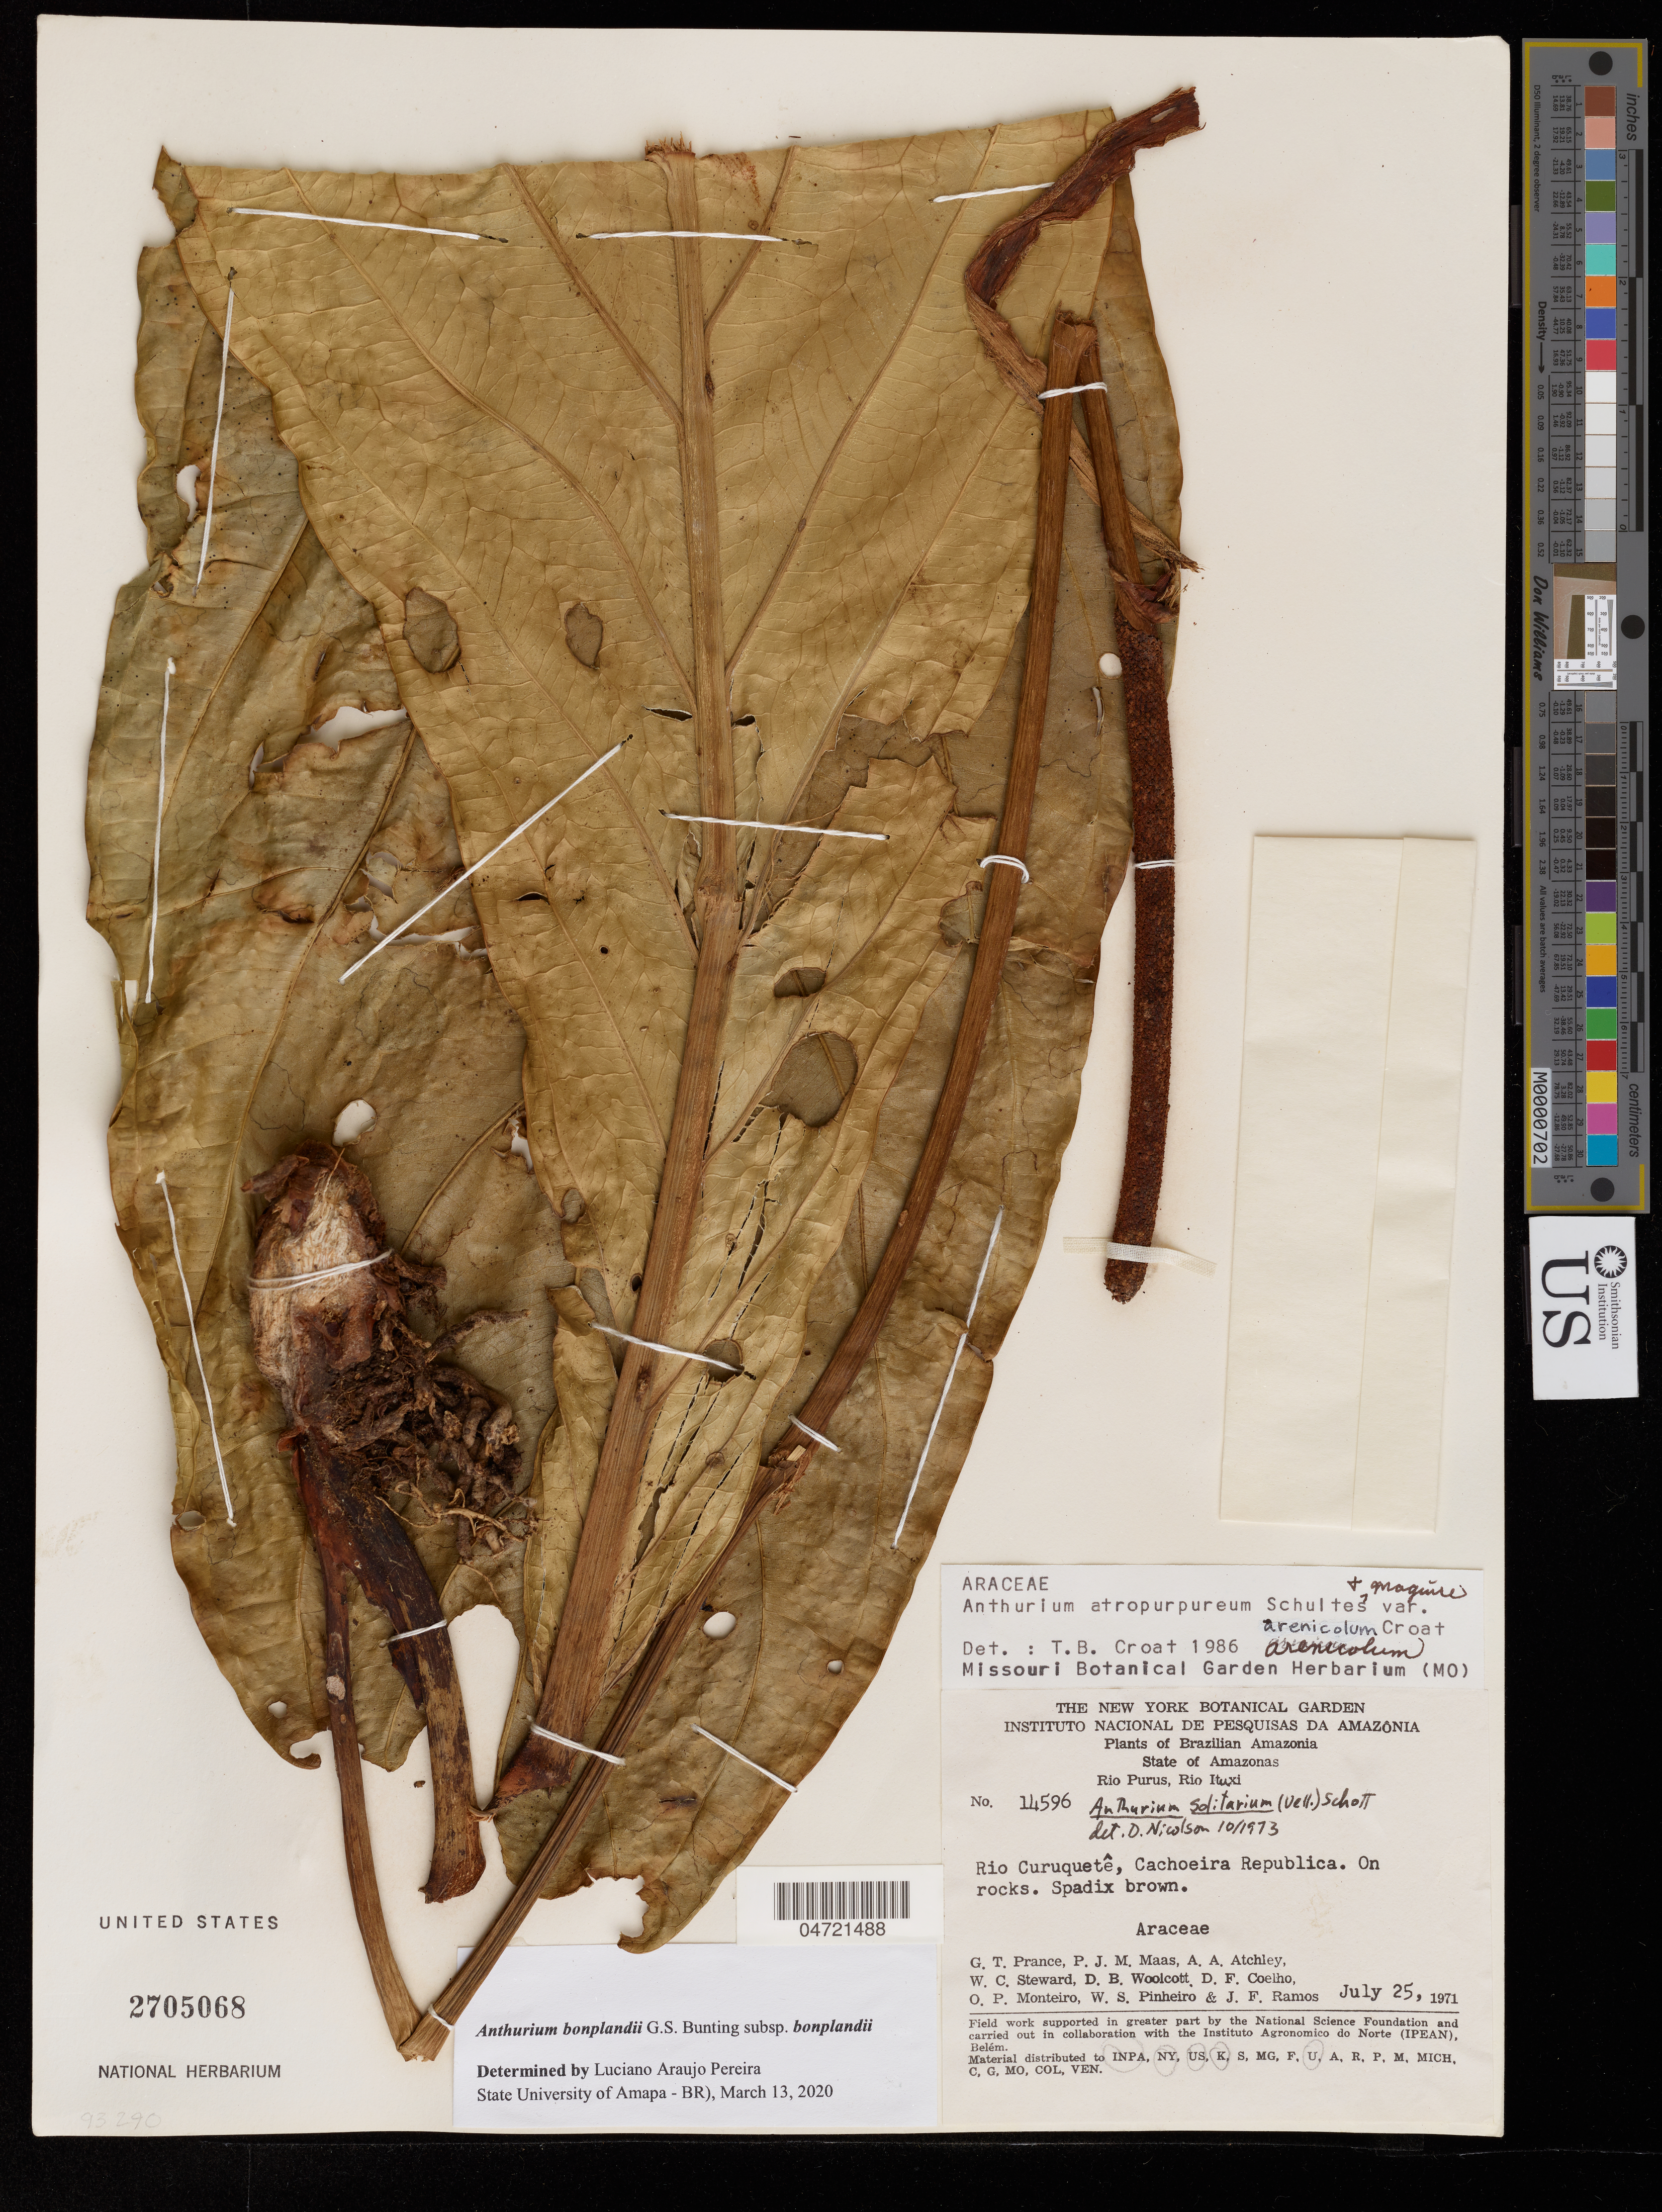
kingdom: Plantae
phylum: Tracheophyta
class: Liliopsida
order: Alismatales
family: Araceae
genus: Anthurium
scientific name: Anthurium bonplandii subsp. bonplandii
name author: G.S. Bunting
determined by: Pereira, Luciano Araujo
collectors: G. T. Prance, P. Maas, A. A. Atchley, W. C. Steward, D. B. Woolcott, D. F. Coêlho, O. P. Monteiro, W. S. Pinheiro & J. F. Ramos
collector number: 14596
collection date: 1971-07-25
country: Brazil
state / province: Amazonas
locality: Rio Curuquete, Cachoeira Republica.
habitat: On roack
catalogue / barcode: US 2705068